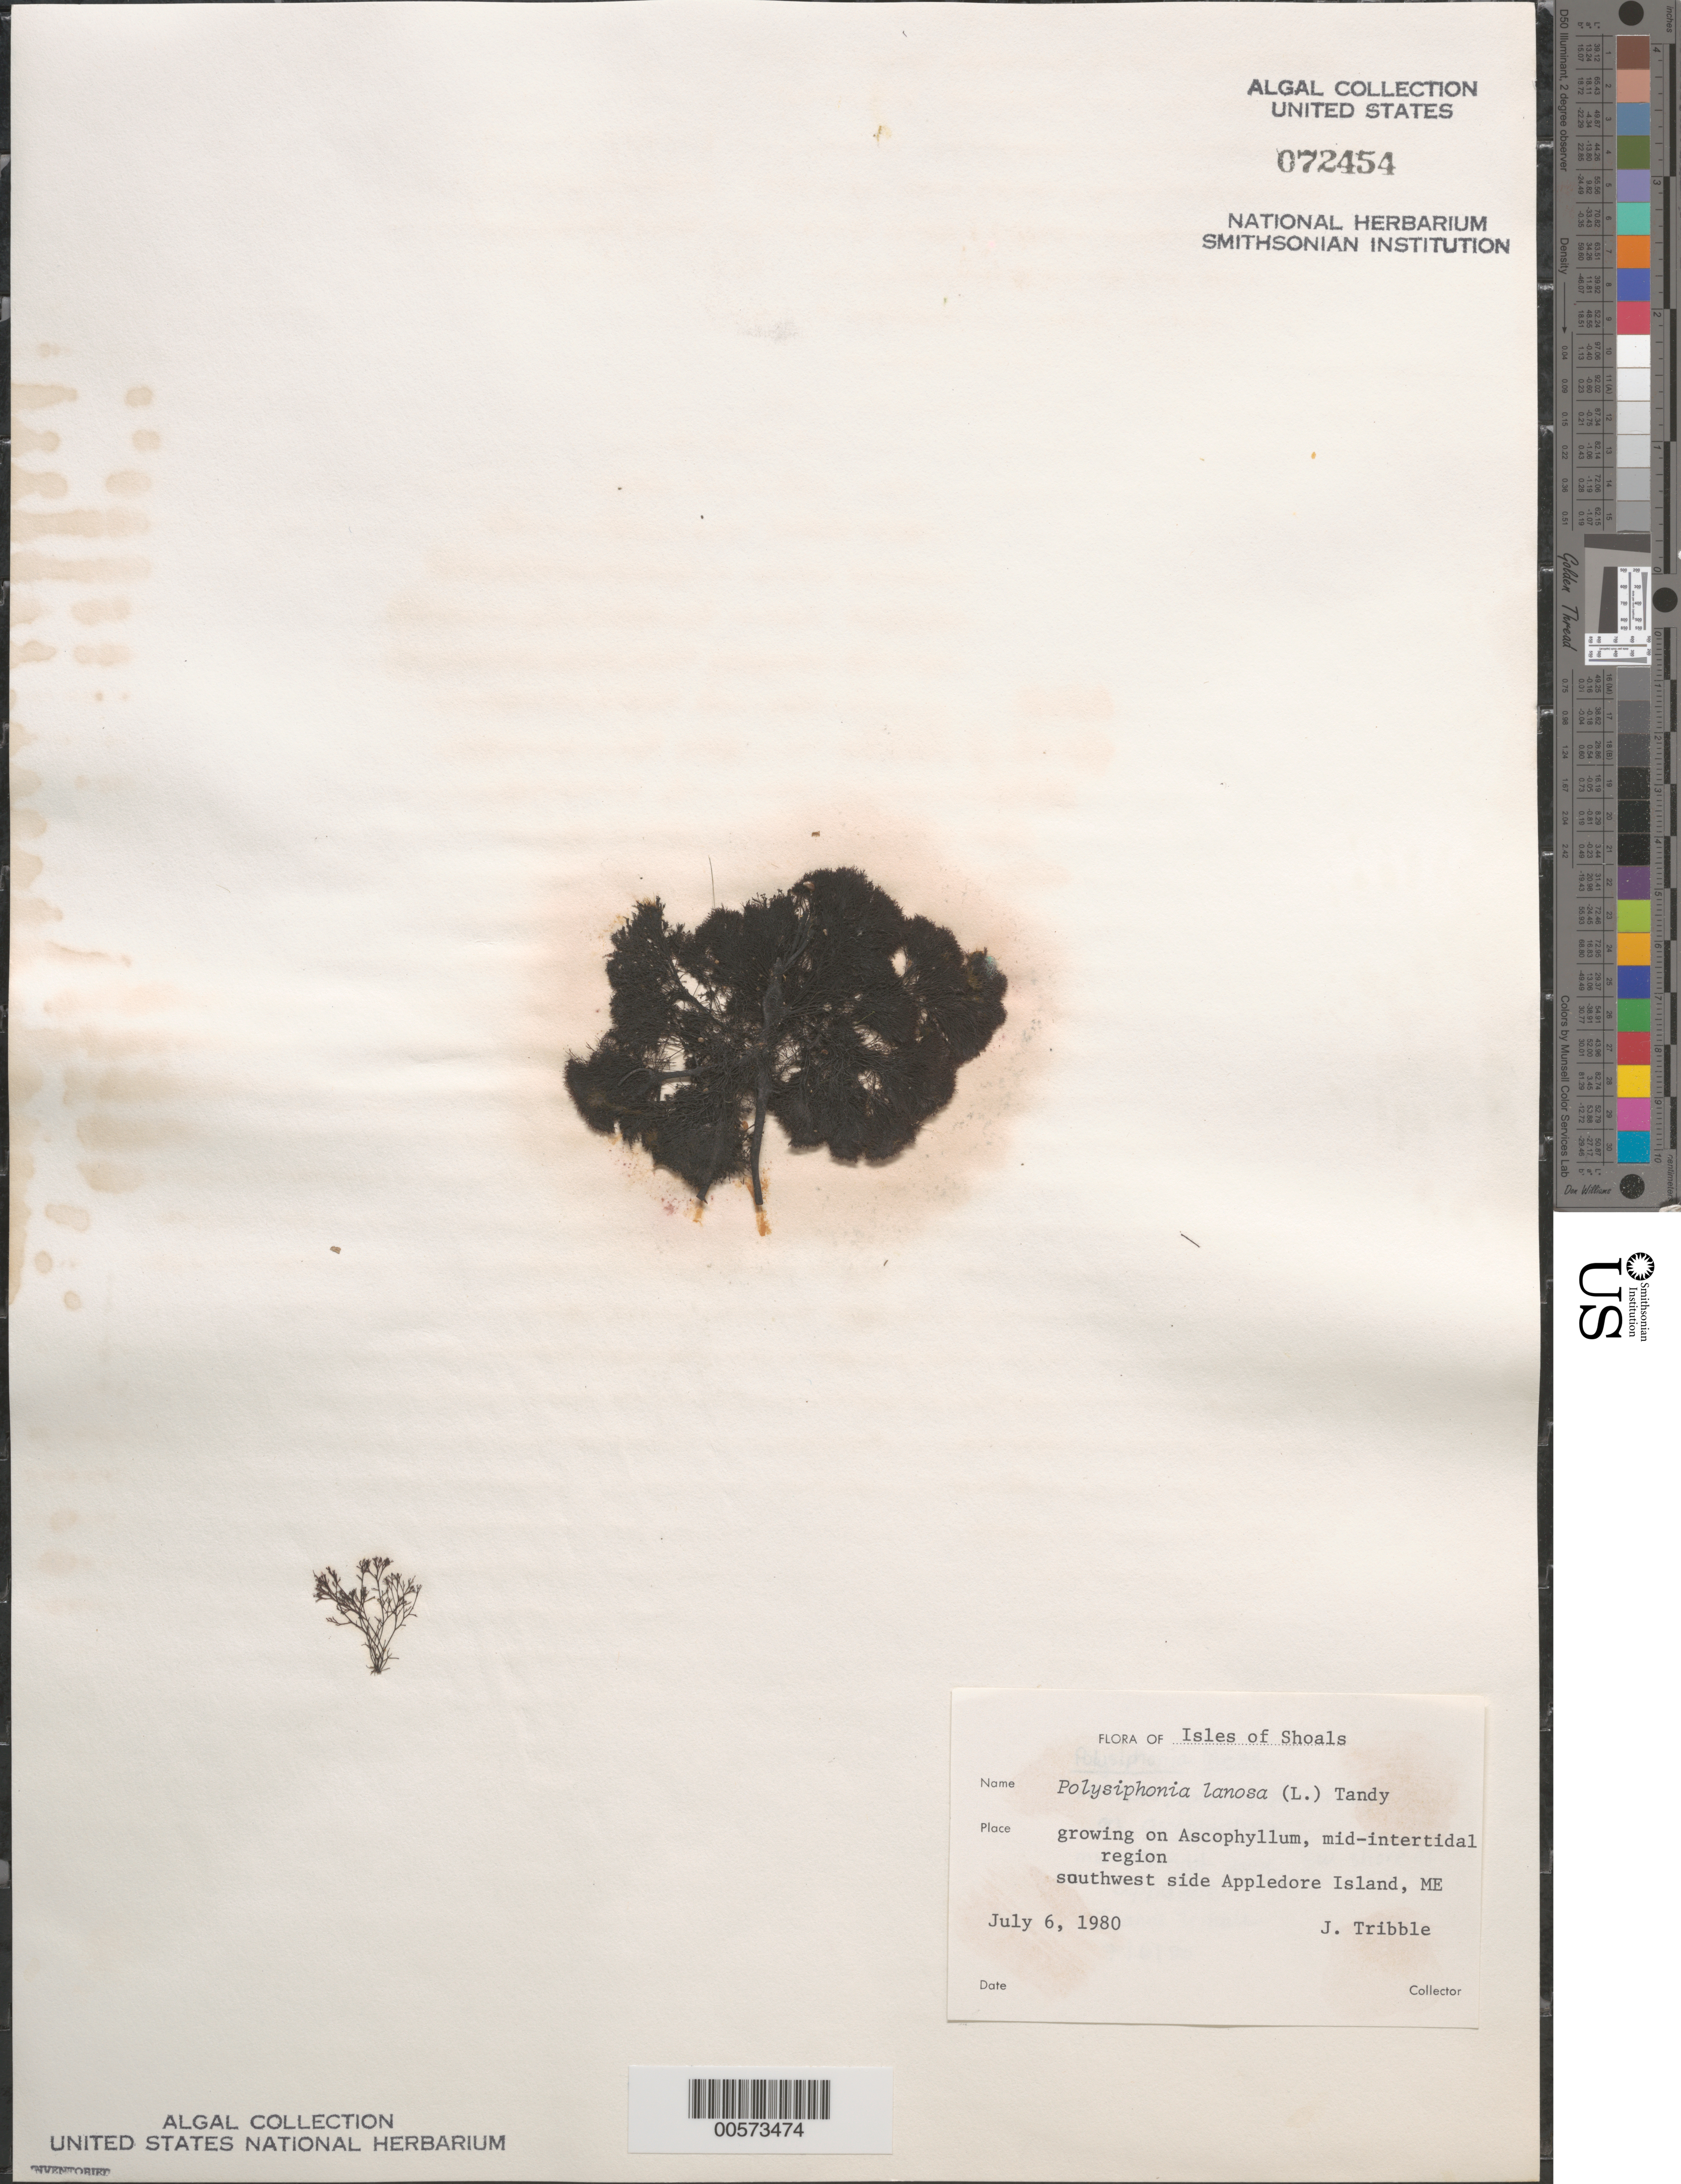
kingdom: Plantae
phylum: Rhodophyta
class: Florideophyceae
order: Ceramiales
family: Rhodomelaceae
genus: Vertebrata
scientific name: Vertebrata lanosa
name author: (L.) T.A. Chr.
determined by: Algae name updating Project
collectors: J. Tribble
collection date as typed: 06 Jul 1980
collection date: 1980-07-06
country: United States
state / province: Maine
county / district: York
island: Appledore Island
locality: Southwestern part of island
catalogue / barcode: US 72454